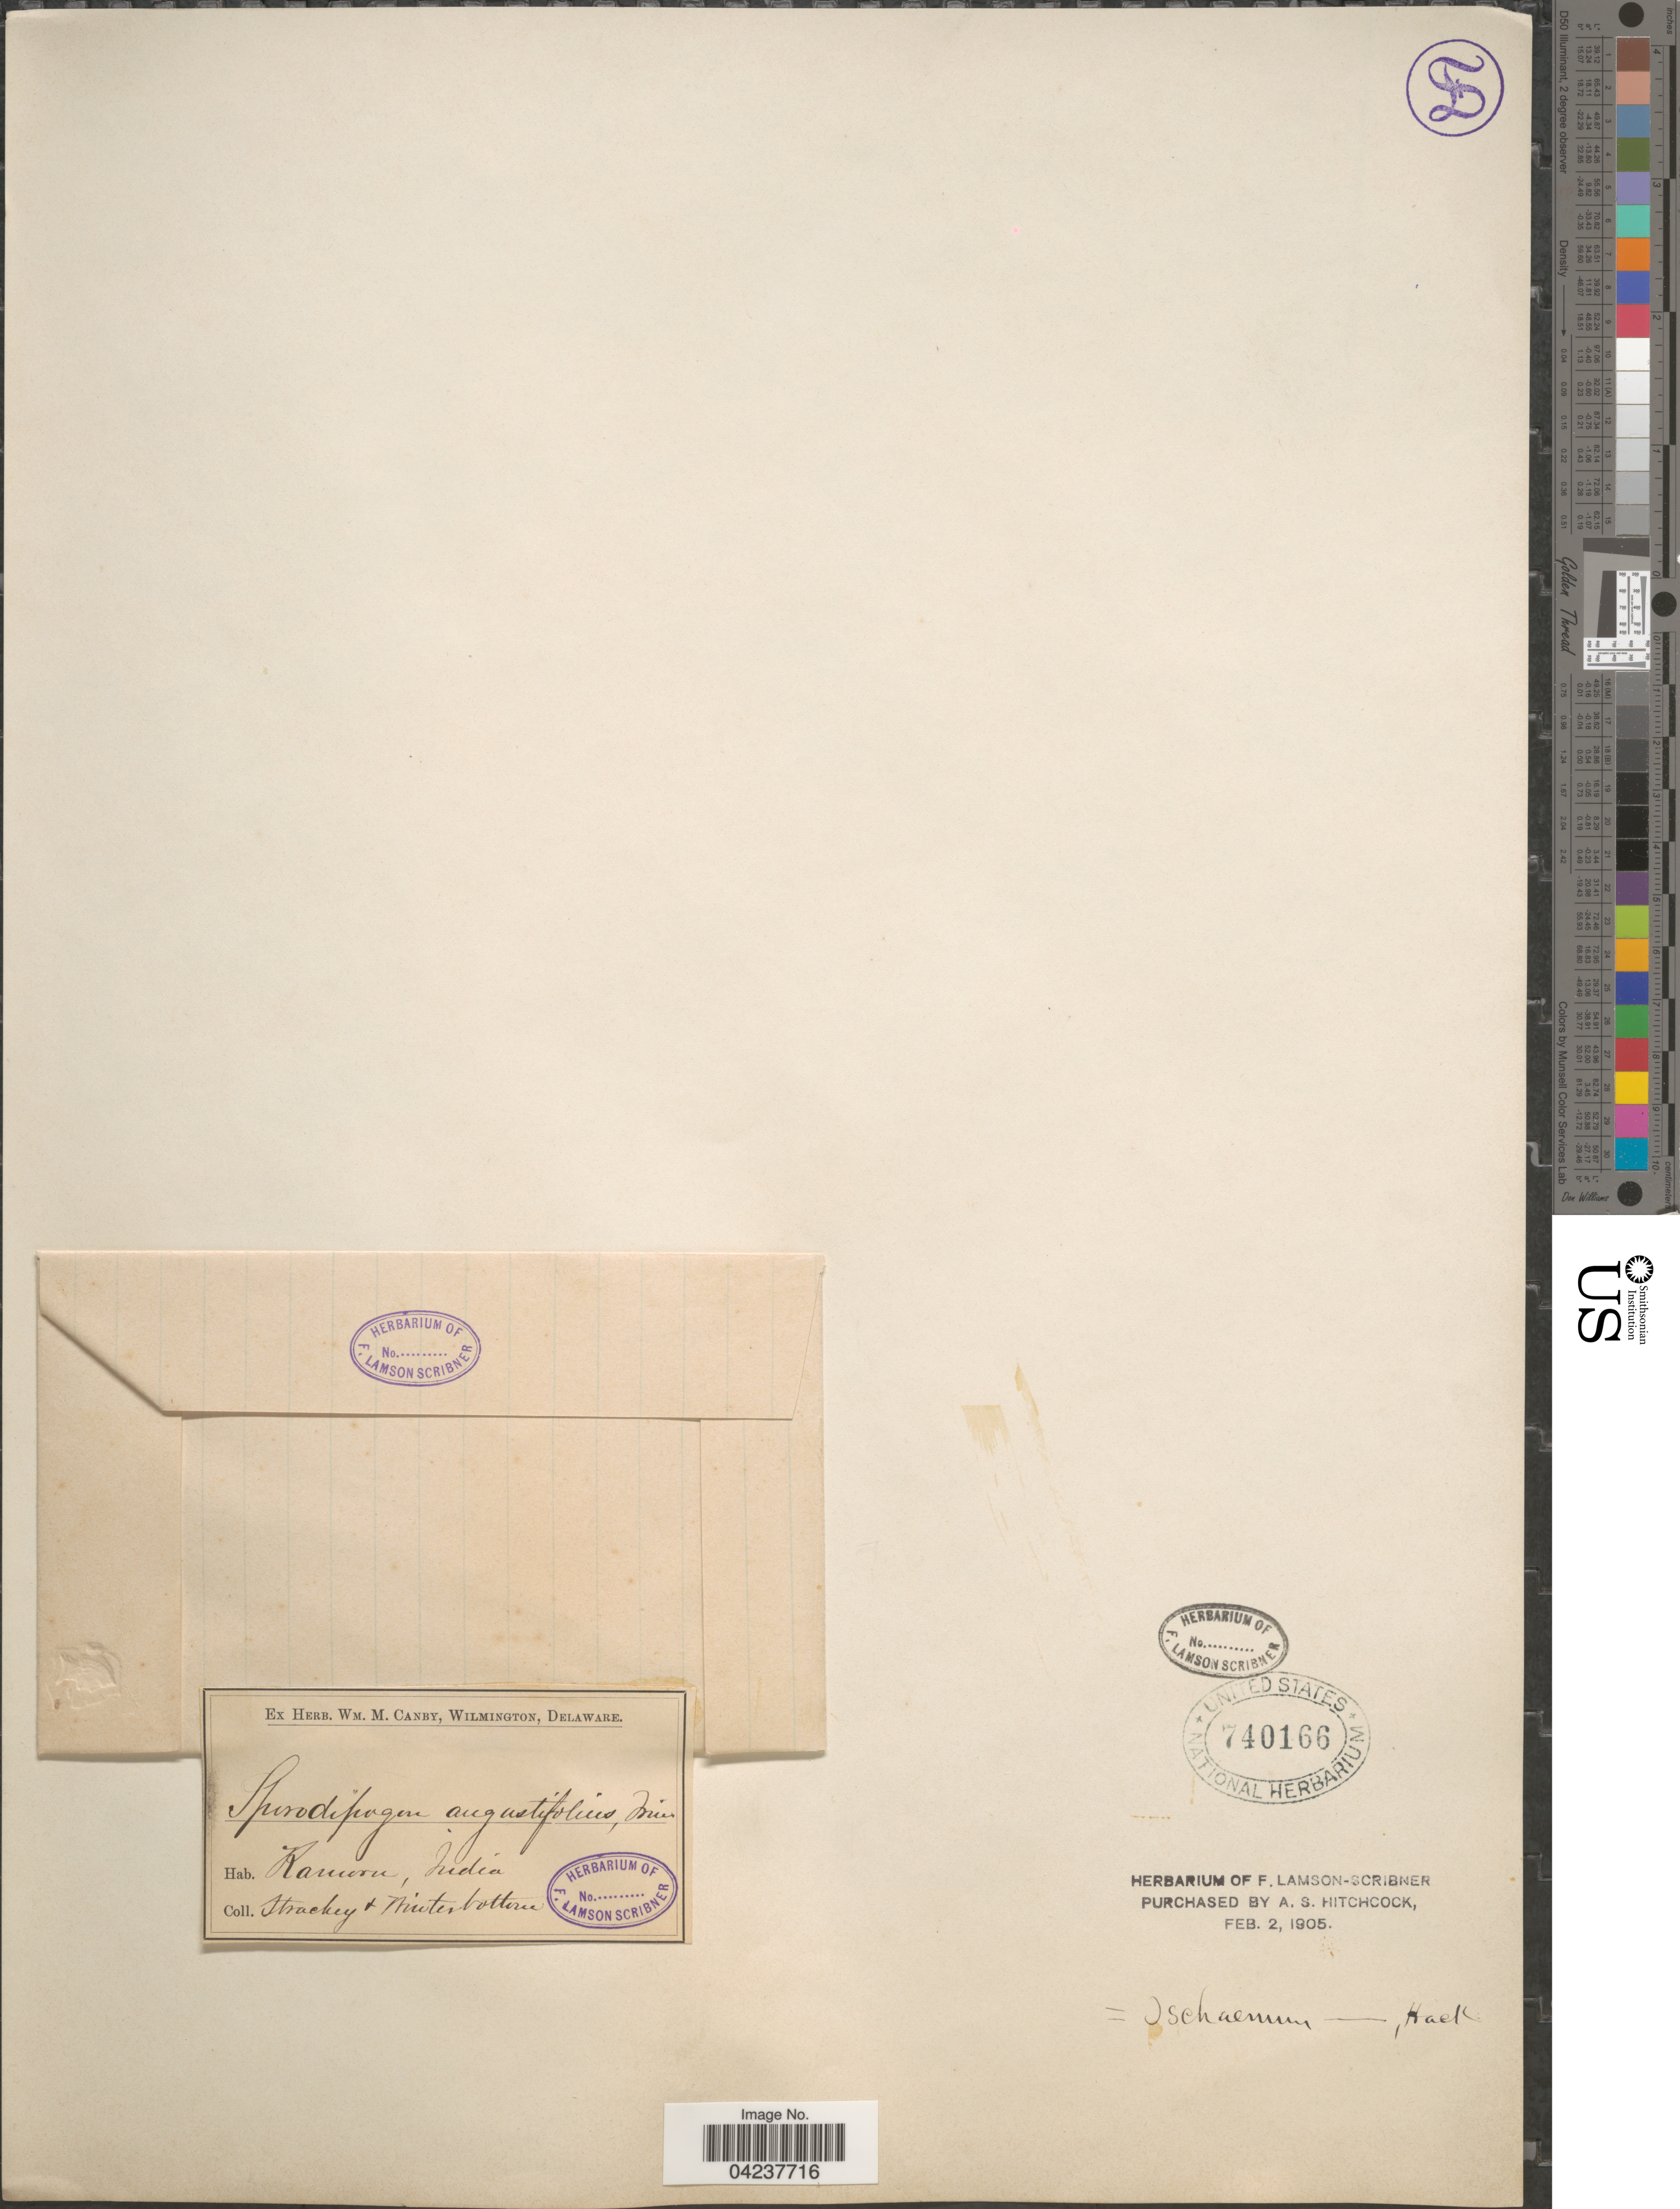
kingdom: Plantae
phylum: Tracheophyta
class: Liliopsida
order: Poales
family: Poaceae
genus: Eulaliopsis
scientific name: Eulaliopsis binata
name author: (Retz.) C. E. Hubb.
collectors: Strachey & Winterbottom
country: India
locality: Kamuru.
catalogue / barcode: US 740166